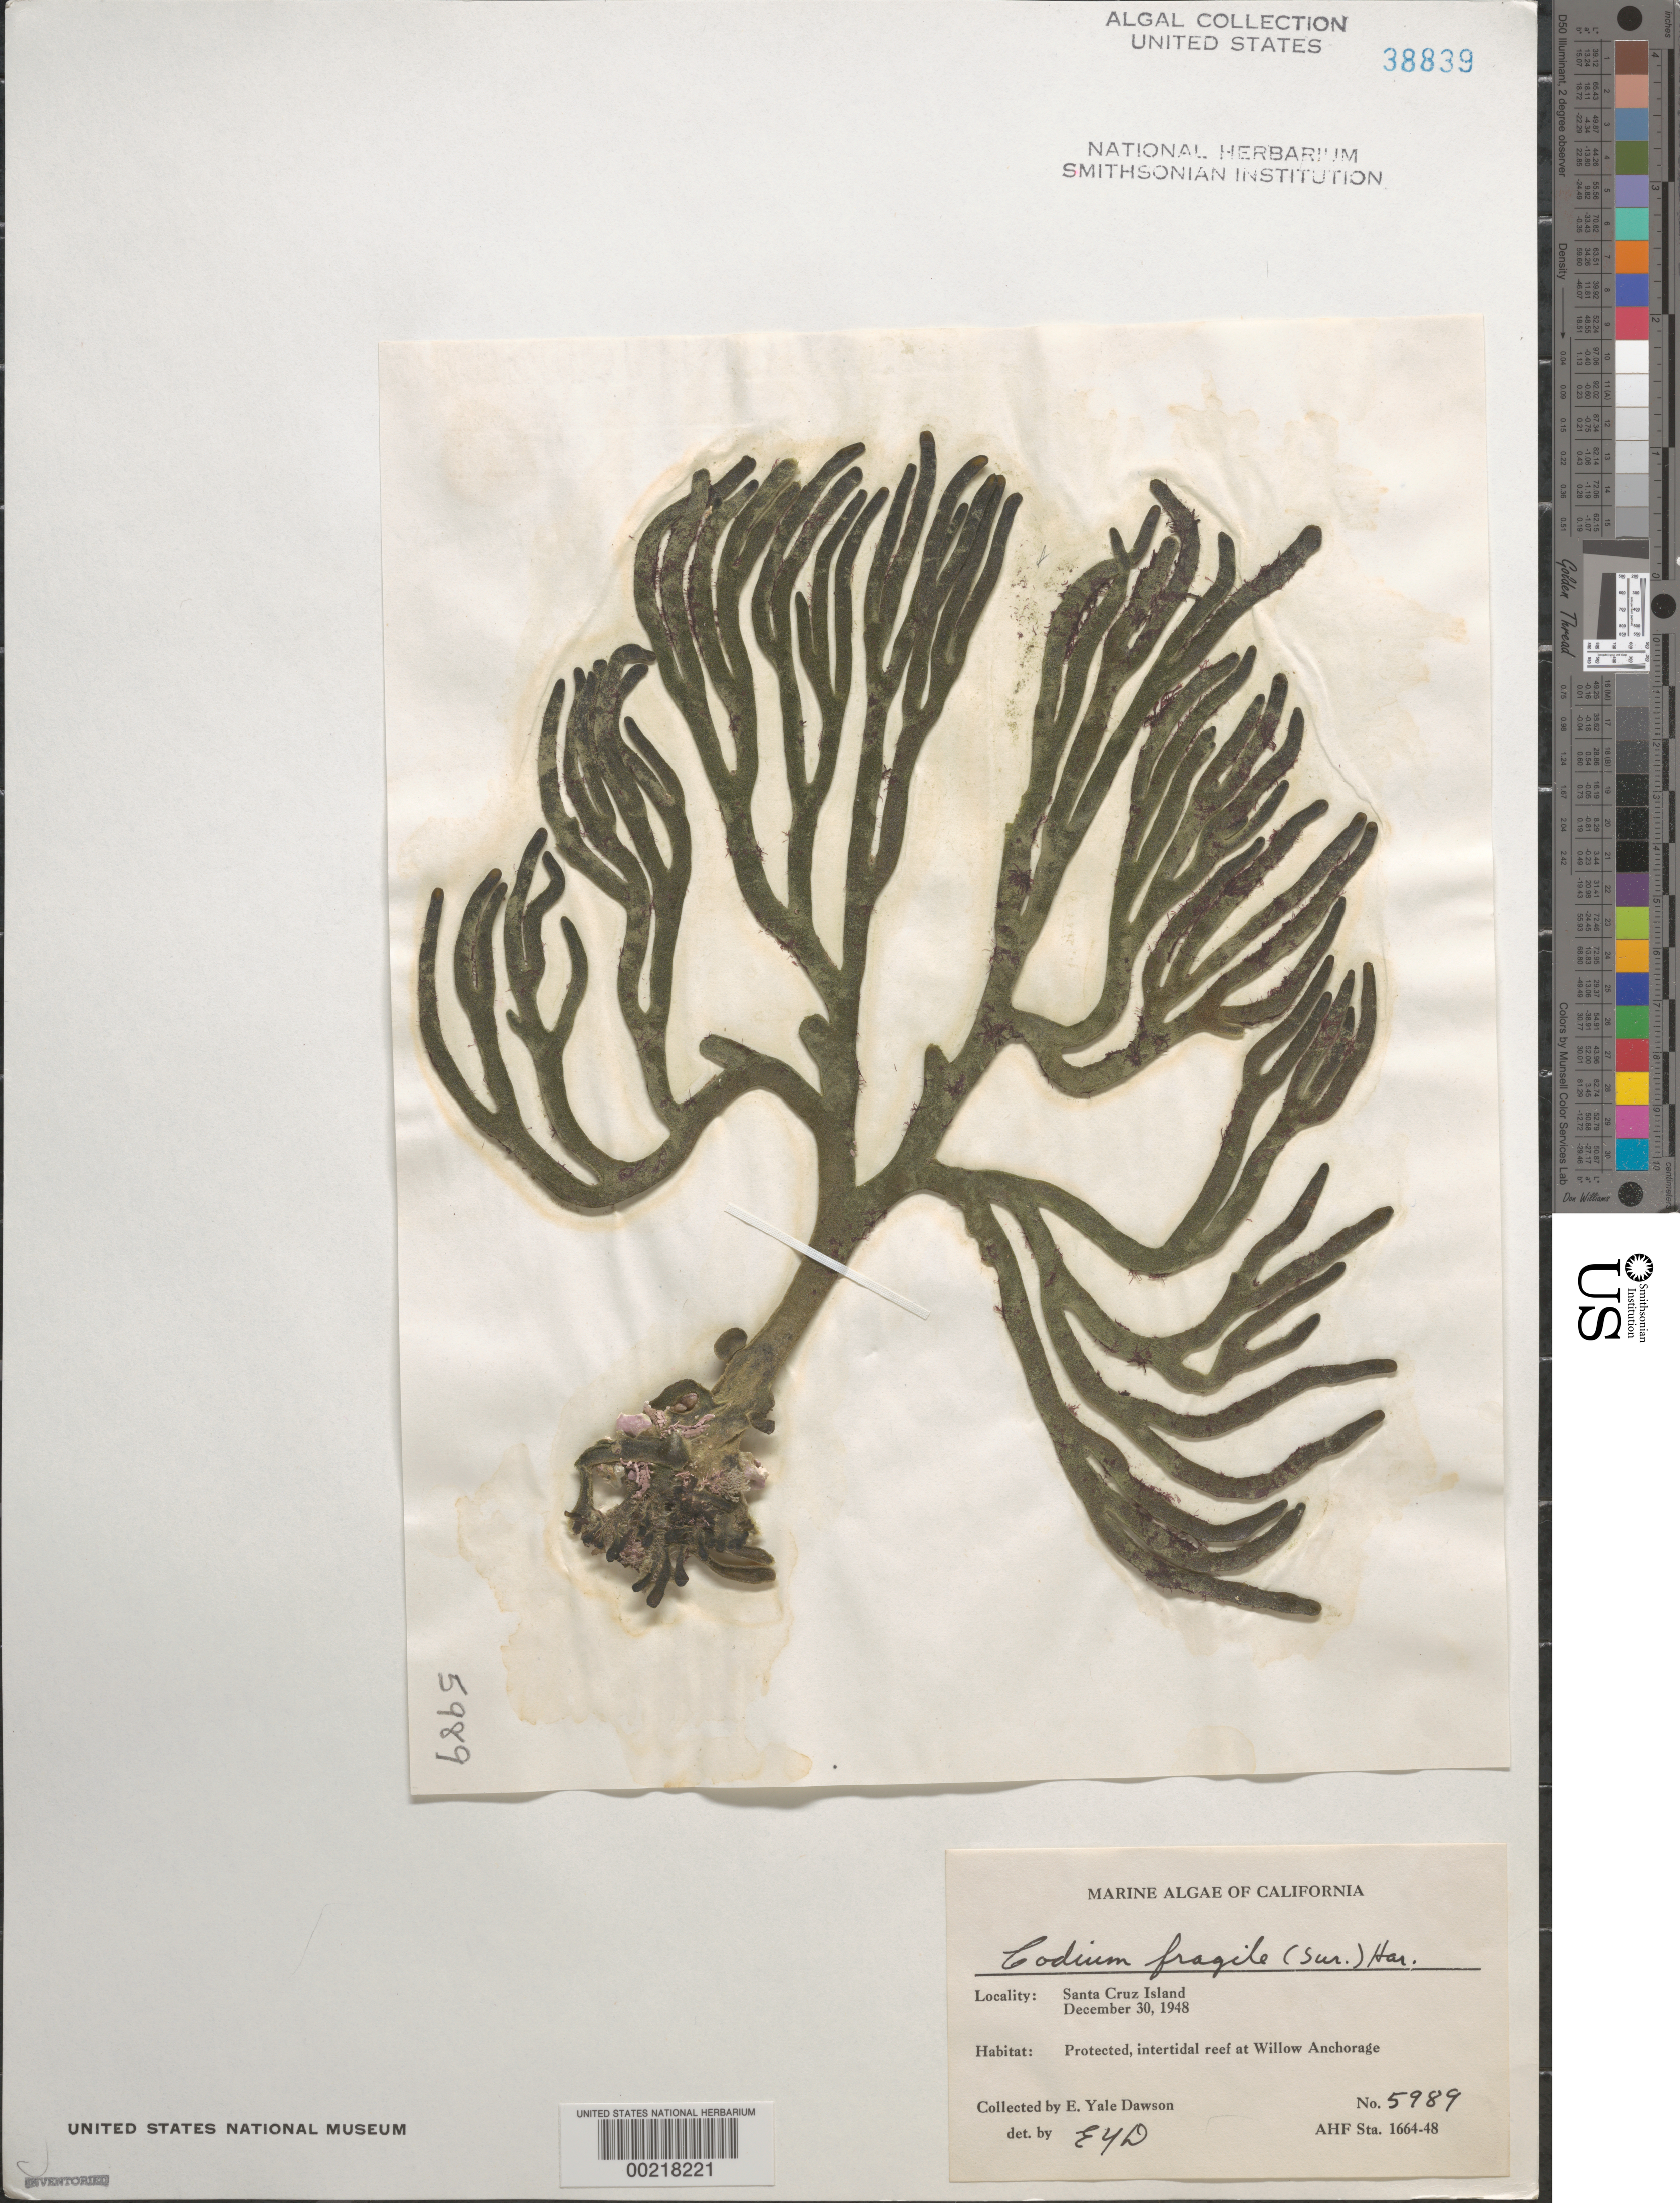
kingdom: Plantae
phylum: Chlorophyta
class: Ulvophyceae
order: Bryopsidales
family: Codiaceae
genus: Codium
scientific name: Codium fragile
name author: (Suringar) P. Hariot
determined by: Dawson, E. Y.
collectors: E. Y. Dawson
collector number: EYD 5989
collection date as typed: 30 Dec 1948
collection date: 1948-12-30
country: United States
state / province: California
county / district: Santa Barbara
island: Santa Cruz Island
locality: Willow Anchorage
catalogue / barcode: US 38839